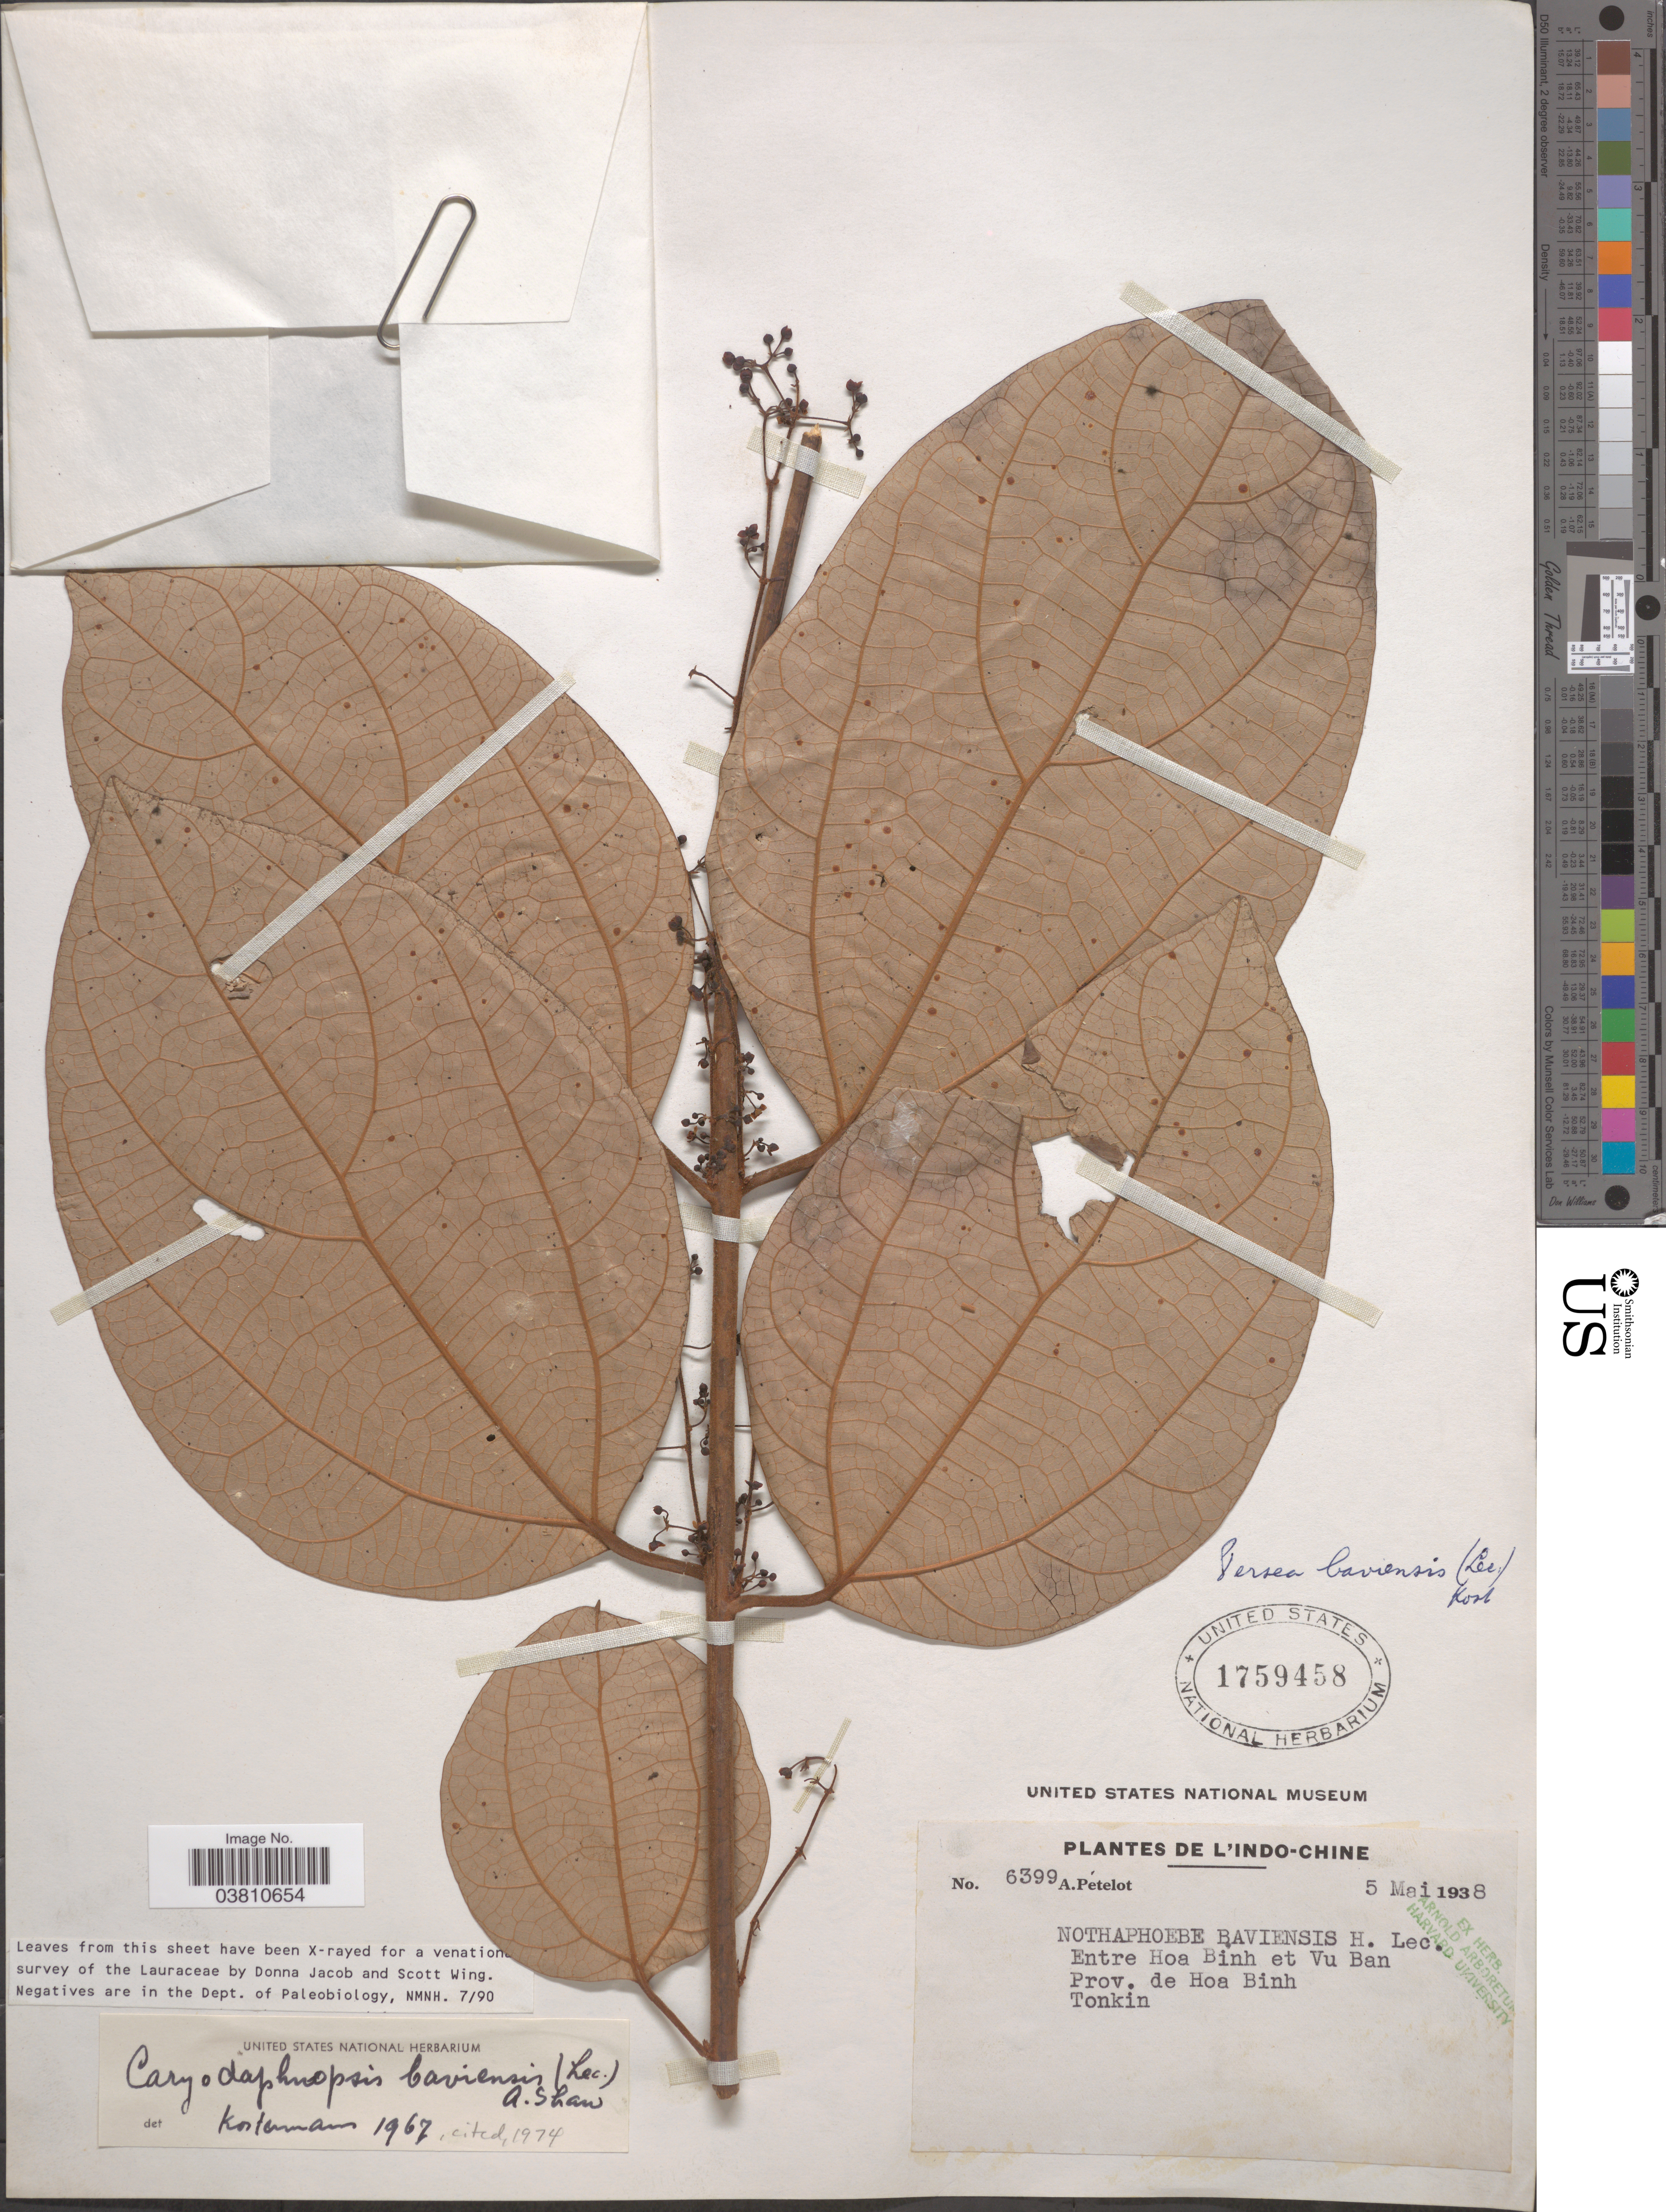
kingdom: Plantae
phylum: Tracheophyta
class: Magnoliopsida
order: Laurales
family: Lauraceae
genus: Caryodaphnopsis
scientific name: Caryodaphnopsis baviensis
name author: Airy Shaw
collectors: A. Petelot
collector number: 6399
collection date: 1938-05-05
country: Vietnam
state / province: Hoa Binh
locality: Entre Hoa Binh et Vu Ban. Tonkin.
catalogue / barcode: US 1759458